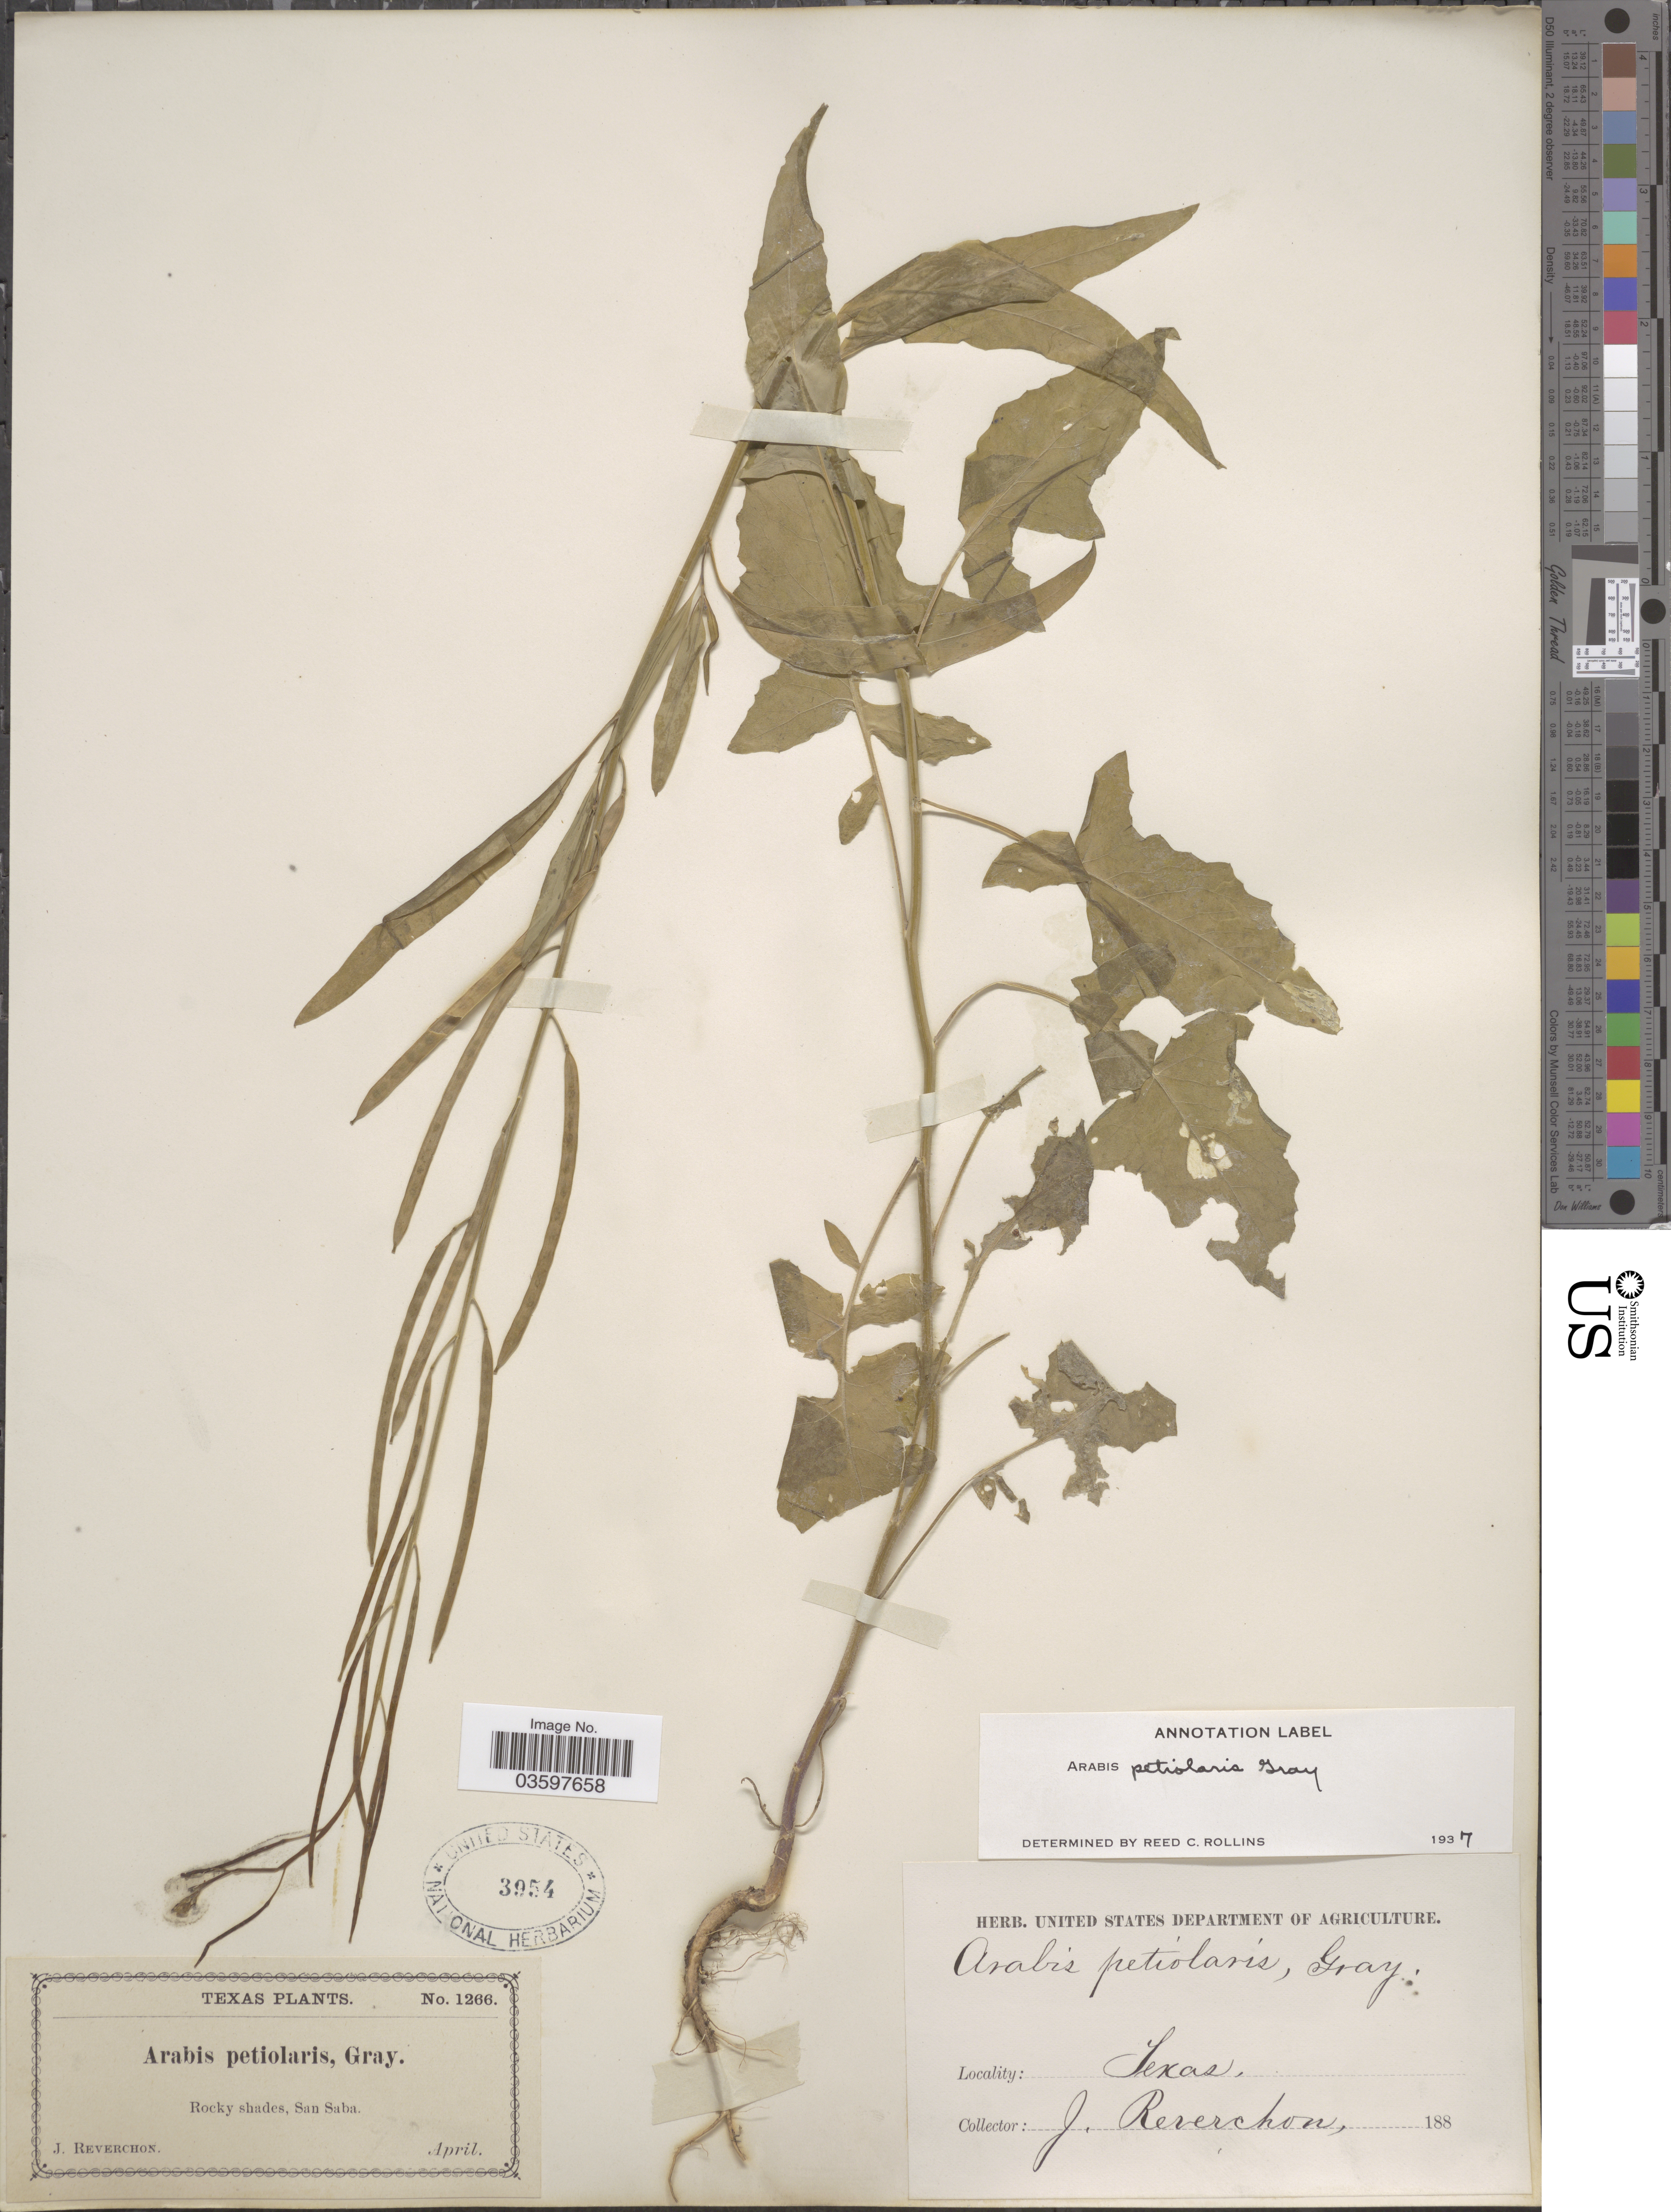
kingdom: Plantae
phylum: Tracheophyta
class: Magnoliopsida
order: Brassicales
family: Brassicaceae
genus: Streptanthus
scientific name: Streptanthus petiolaris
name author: A. Gray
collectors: J. Reverchon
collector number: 1266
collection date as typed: April 188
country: United States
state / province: Texas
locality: Rocky shades, San Saba.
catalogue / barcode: US 3954